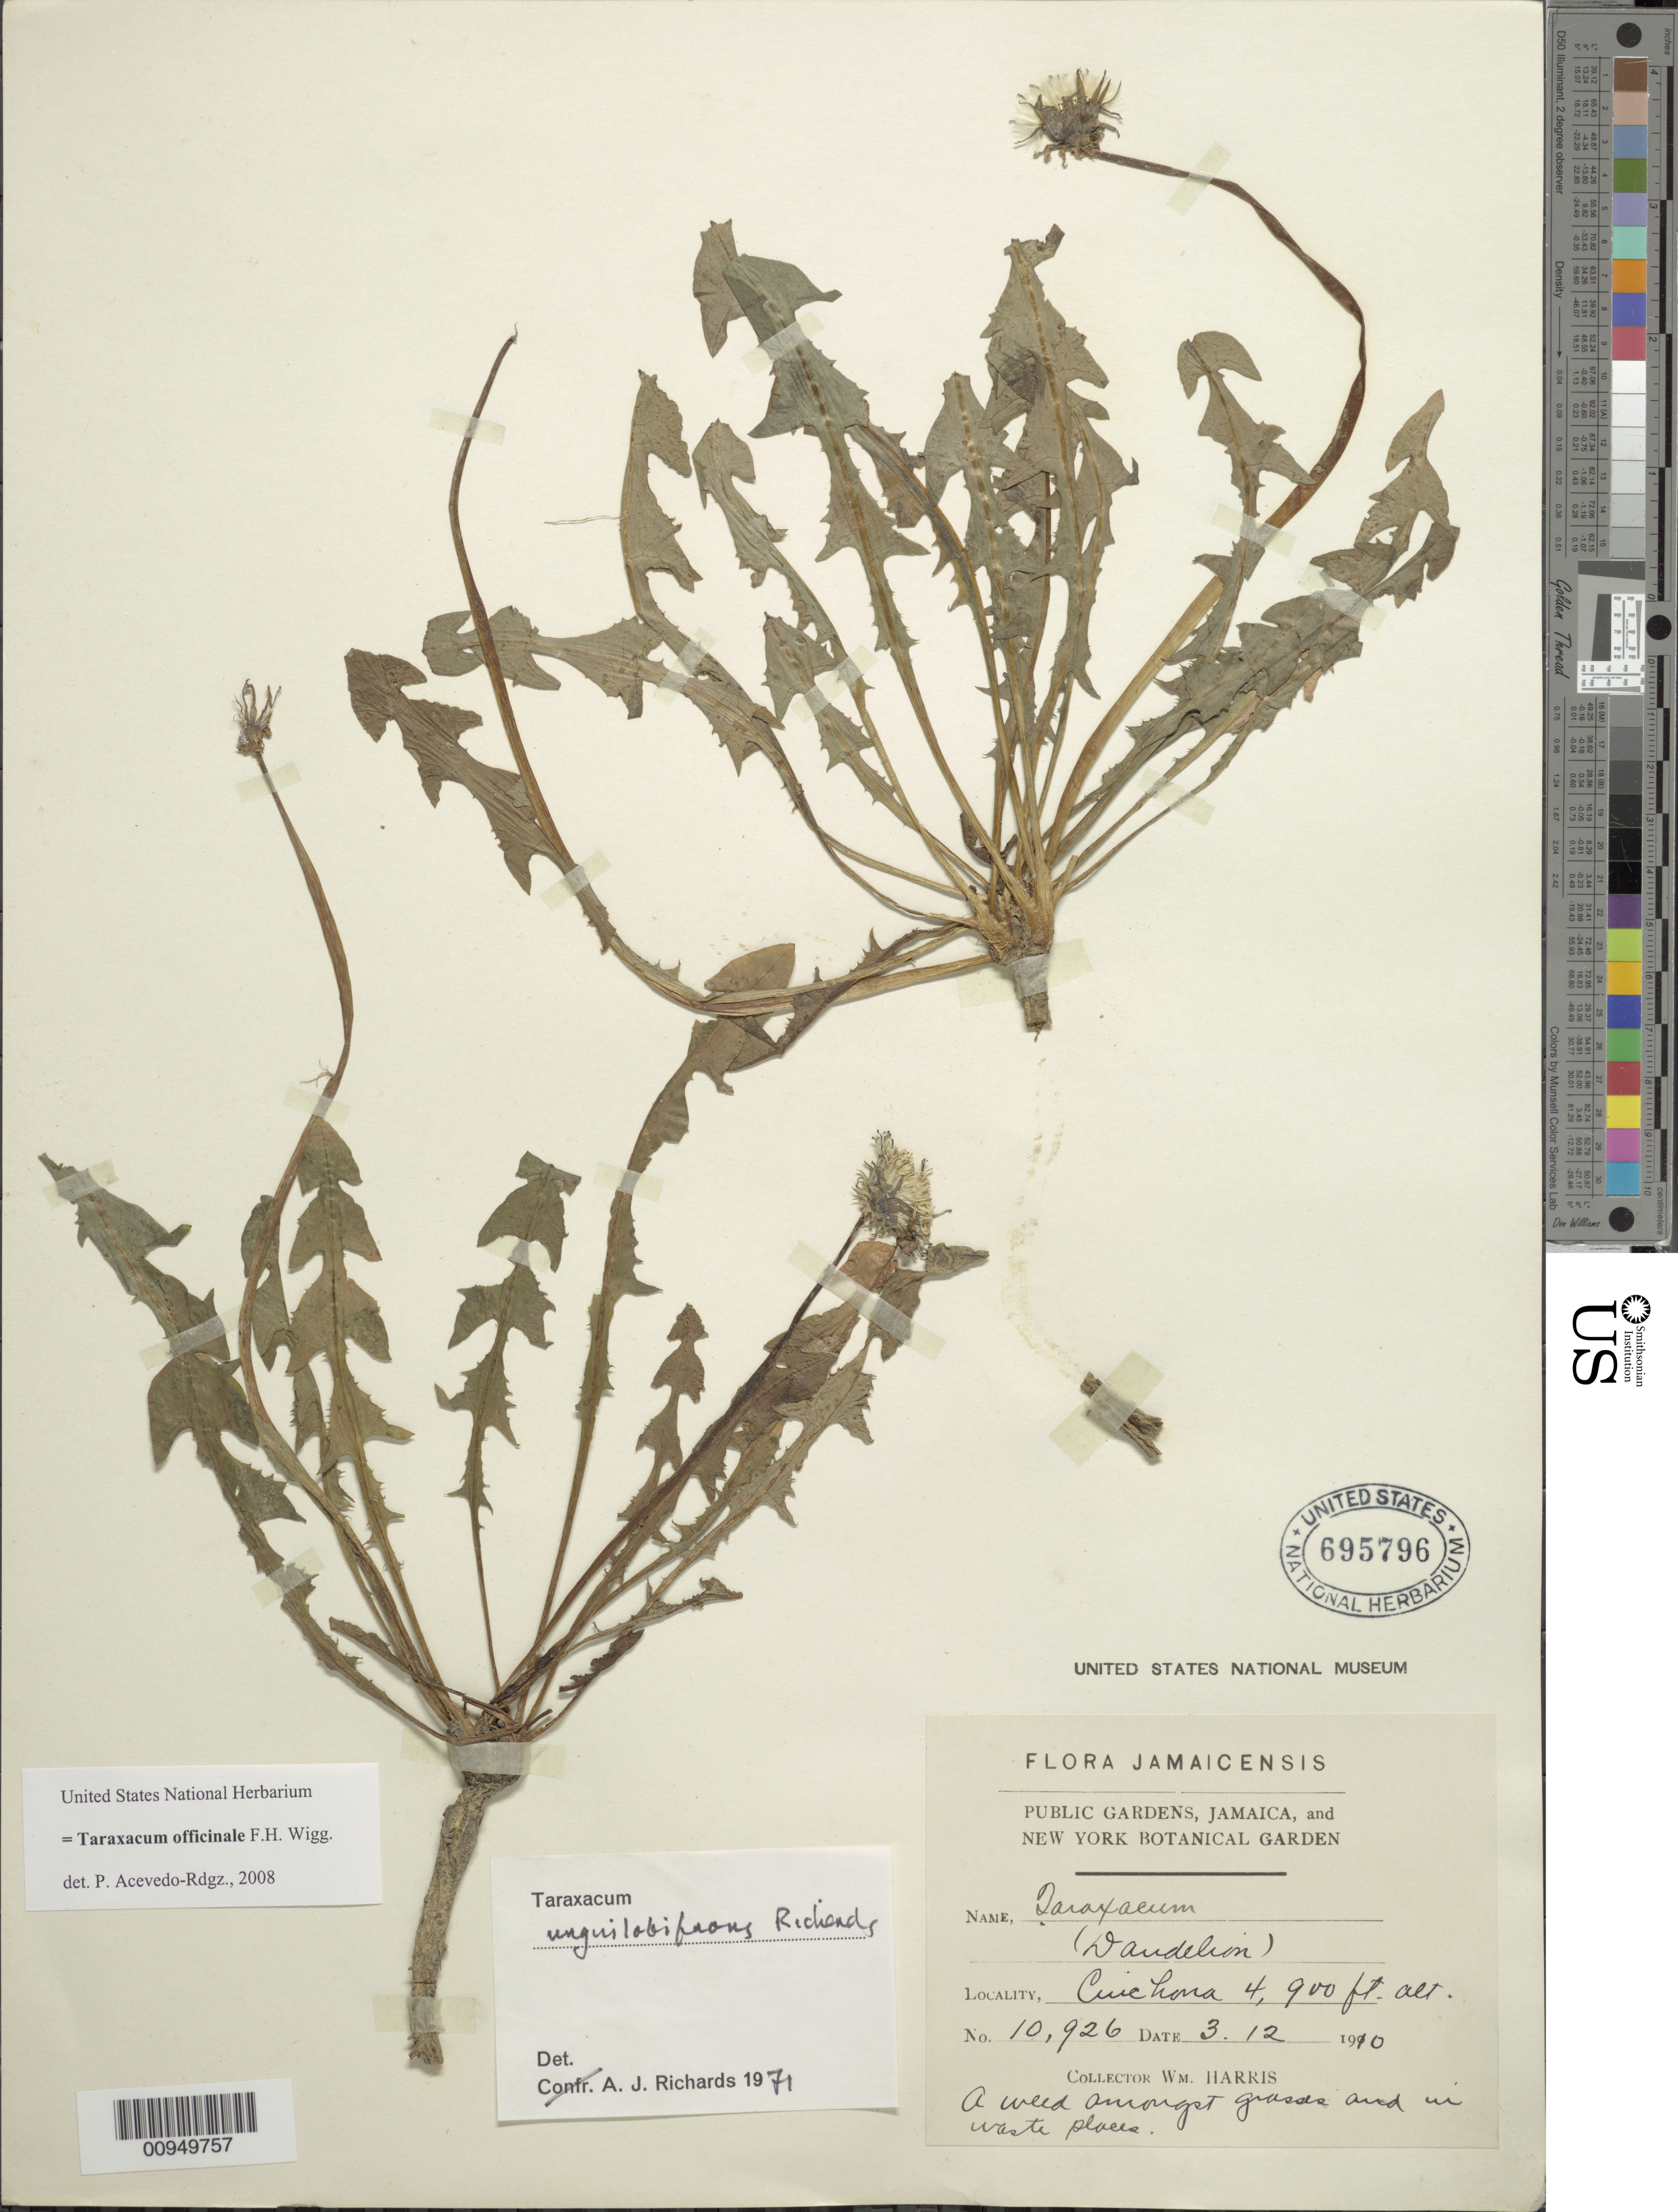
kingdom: Plantae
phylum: Tracheophyta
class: Magnoliopsida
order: Asterales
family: Asteraceae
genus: Taraxacum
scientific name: Taraxacum officinale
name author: G.H. Weber ex F.H. Wigg.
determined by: Acevedo-Rodríguez, P., (BOT), Smithsonian Institution - National Museum of Natural History (UNITED STATES)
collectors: W. H. Harris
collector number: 10926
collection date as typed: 03 Dec 1910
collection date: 1910-12-03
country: Jamaica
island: Jamaica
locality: Cinchona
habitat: Amongst grasses and in waste places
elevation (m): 1494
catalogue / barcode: US 695796